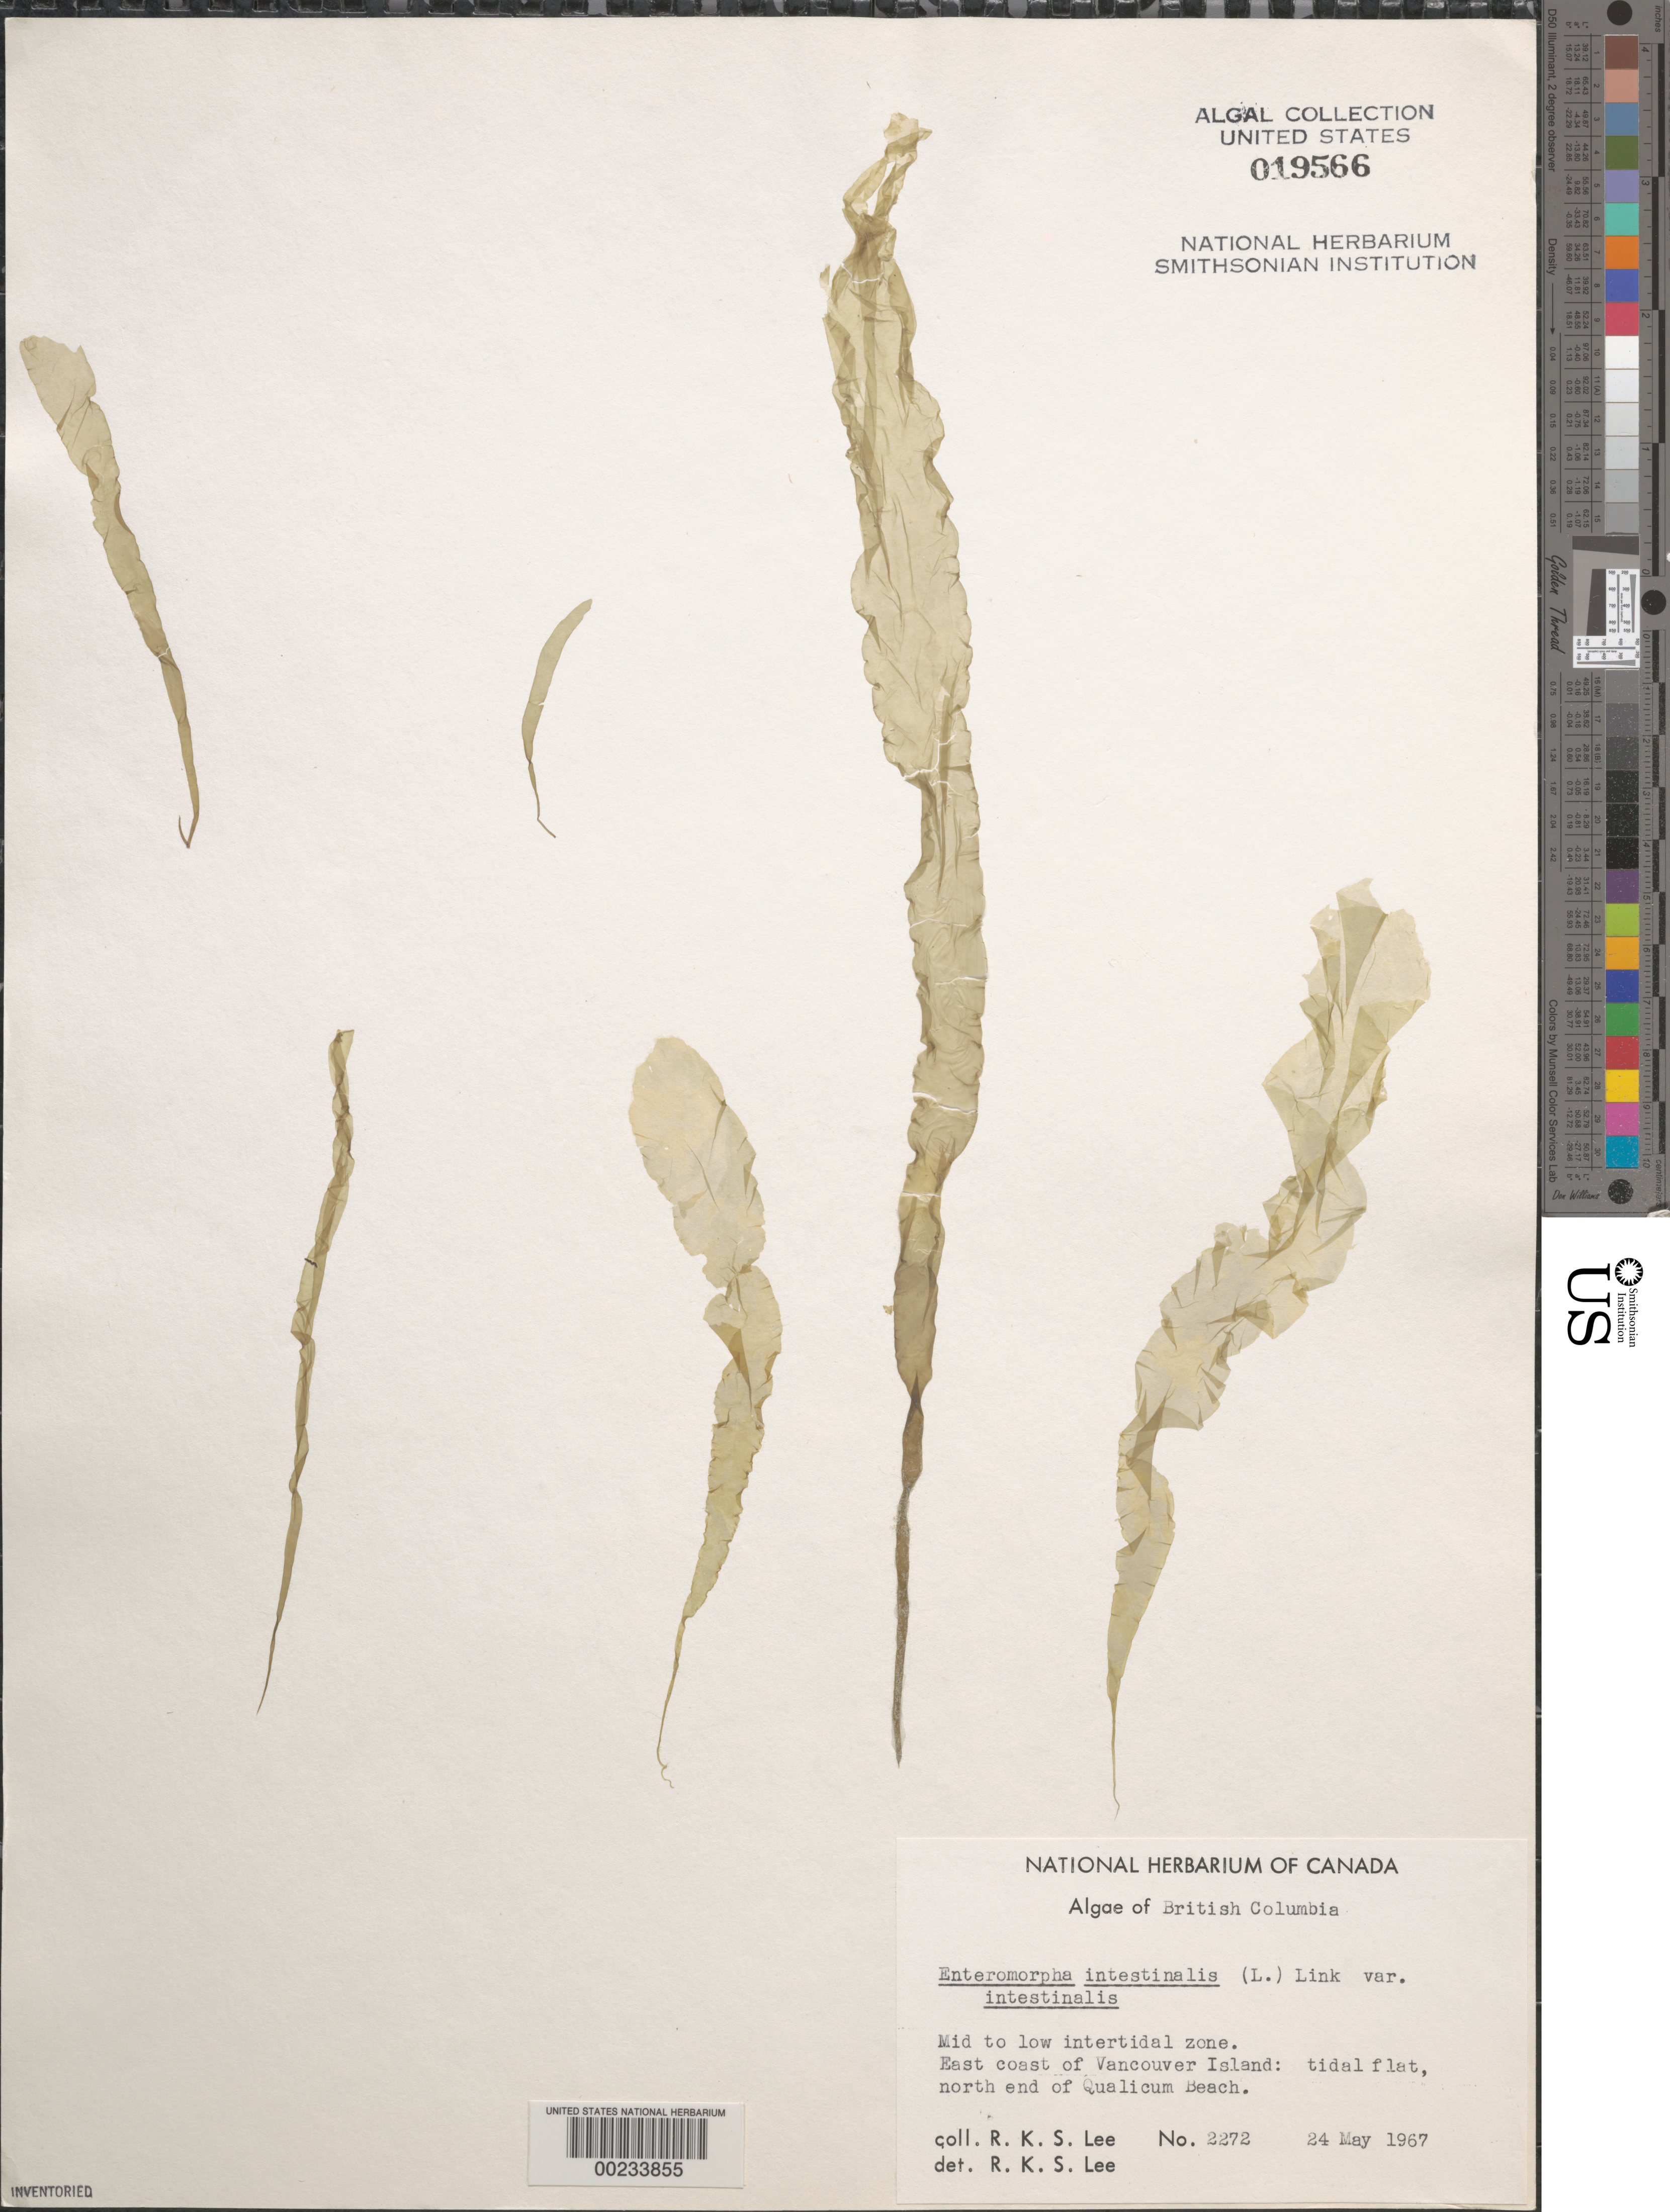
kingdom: Plantae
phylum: Chlorophyta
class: Ulvophyceae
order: Ulvales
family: Ulvaceae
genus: Ulva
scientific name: Ulva intestinalis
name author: L.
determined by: Algae name updating Project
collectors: R. Lee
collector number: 2272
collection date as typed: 24 May 1967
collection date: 1967-05-24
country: Canada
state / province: British Columbia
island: Vancouver Island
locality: Qualicum Beach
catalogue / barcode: US 19566